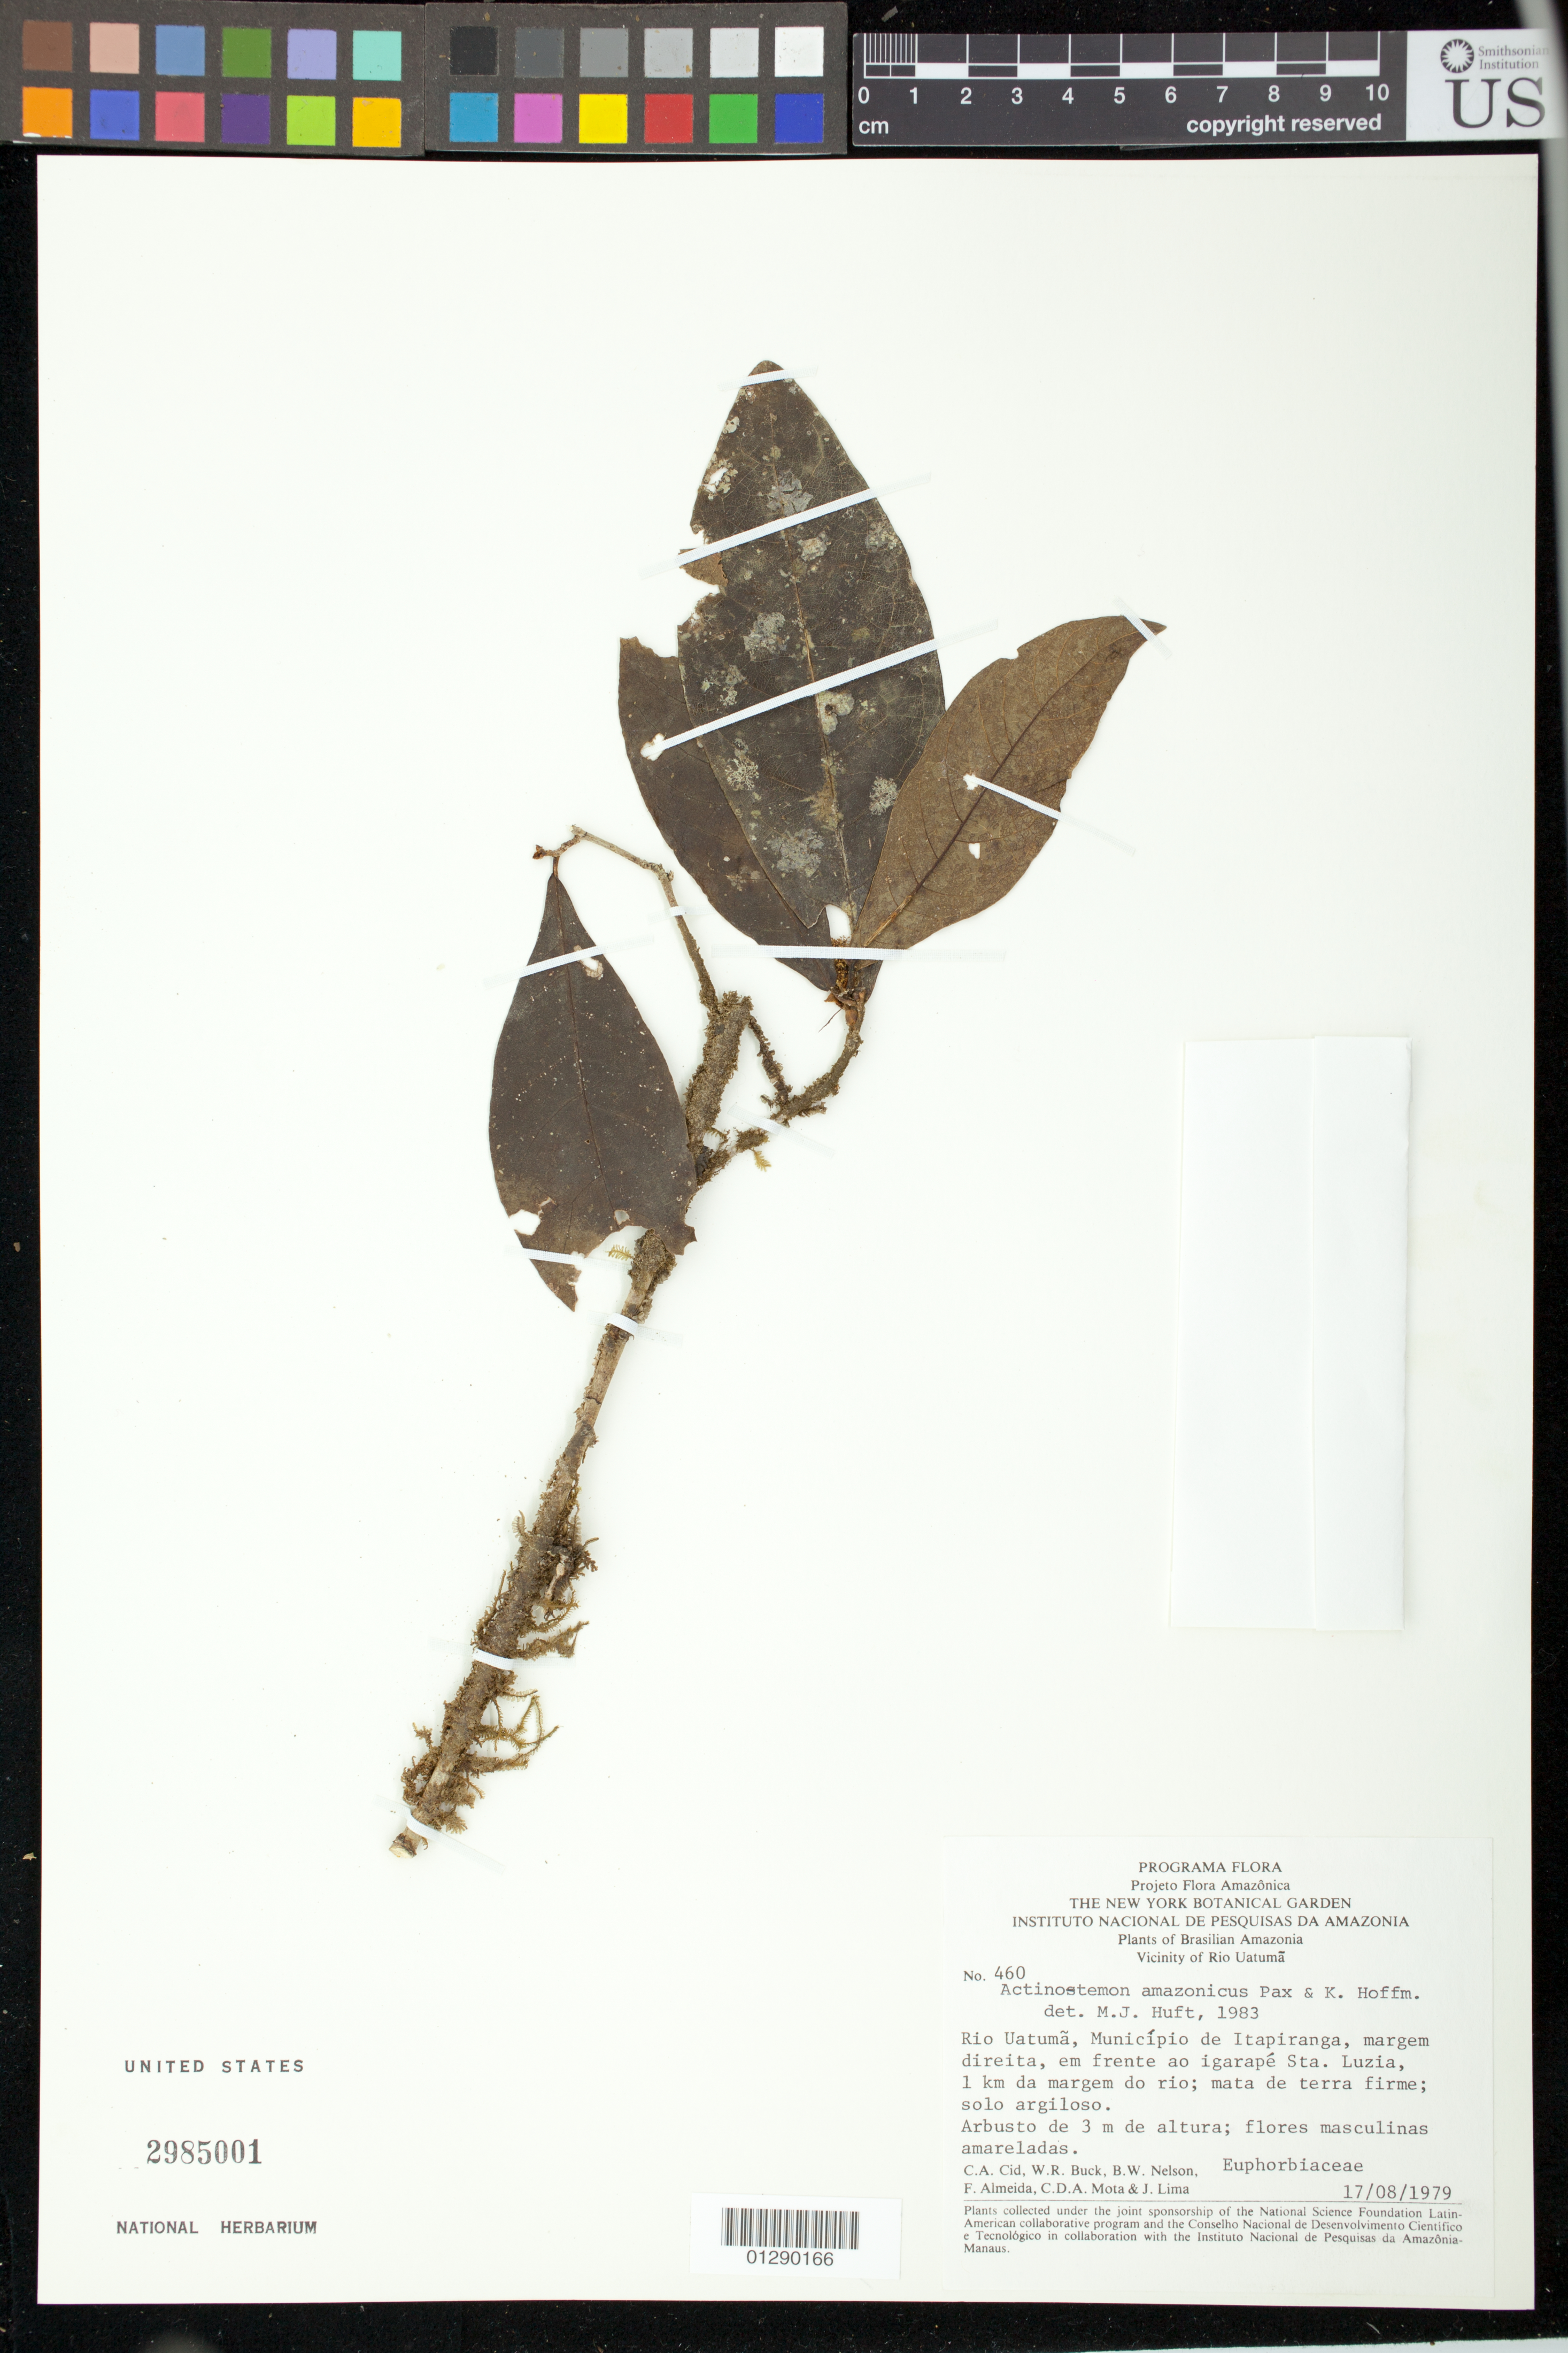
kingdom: Plantae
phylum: Tracheophyta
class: Magnoliopsida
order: Malpighiales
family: Euphorbiaceae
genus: Actinostemon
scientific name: Actinostemon amazonicus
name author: Pax & K. Hoffm.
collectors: C. A. Cid Ferreira, W. R. Buck, B. W. Nelson, F. Almeda, C. D. A. Mota & J. Lima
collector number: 460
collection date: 1979-08-17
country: Brazil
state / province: Amazonas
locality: Vicinity of Rio Uatuma, Municipio de Itapiranga, margem direita, en frente ao igarape Sta. Luzia, 1 km de margem do rio.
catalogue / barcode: US 2985001